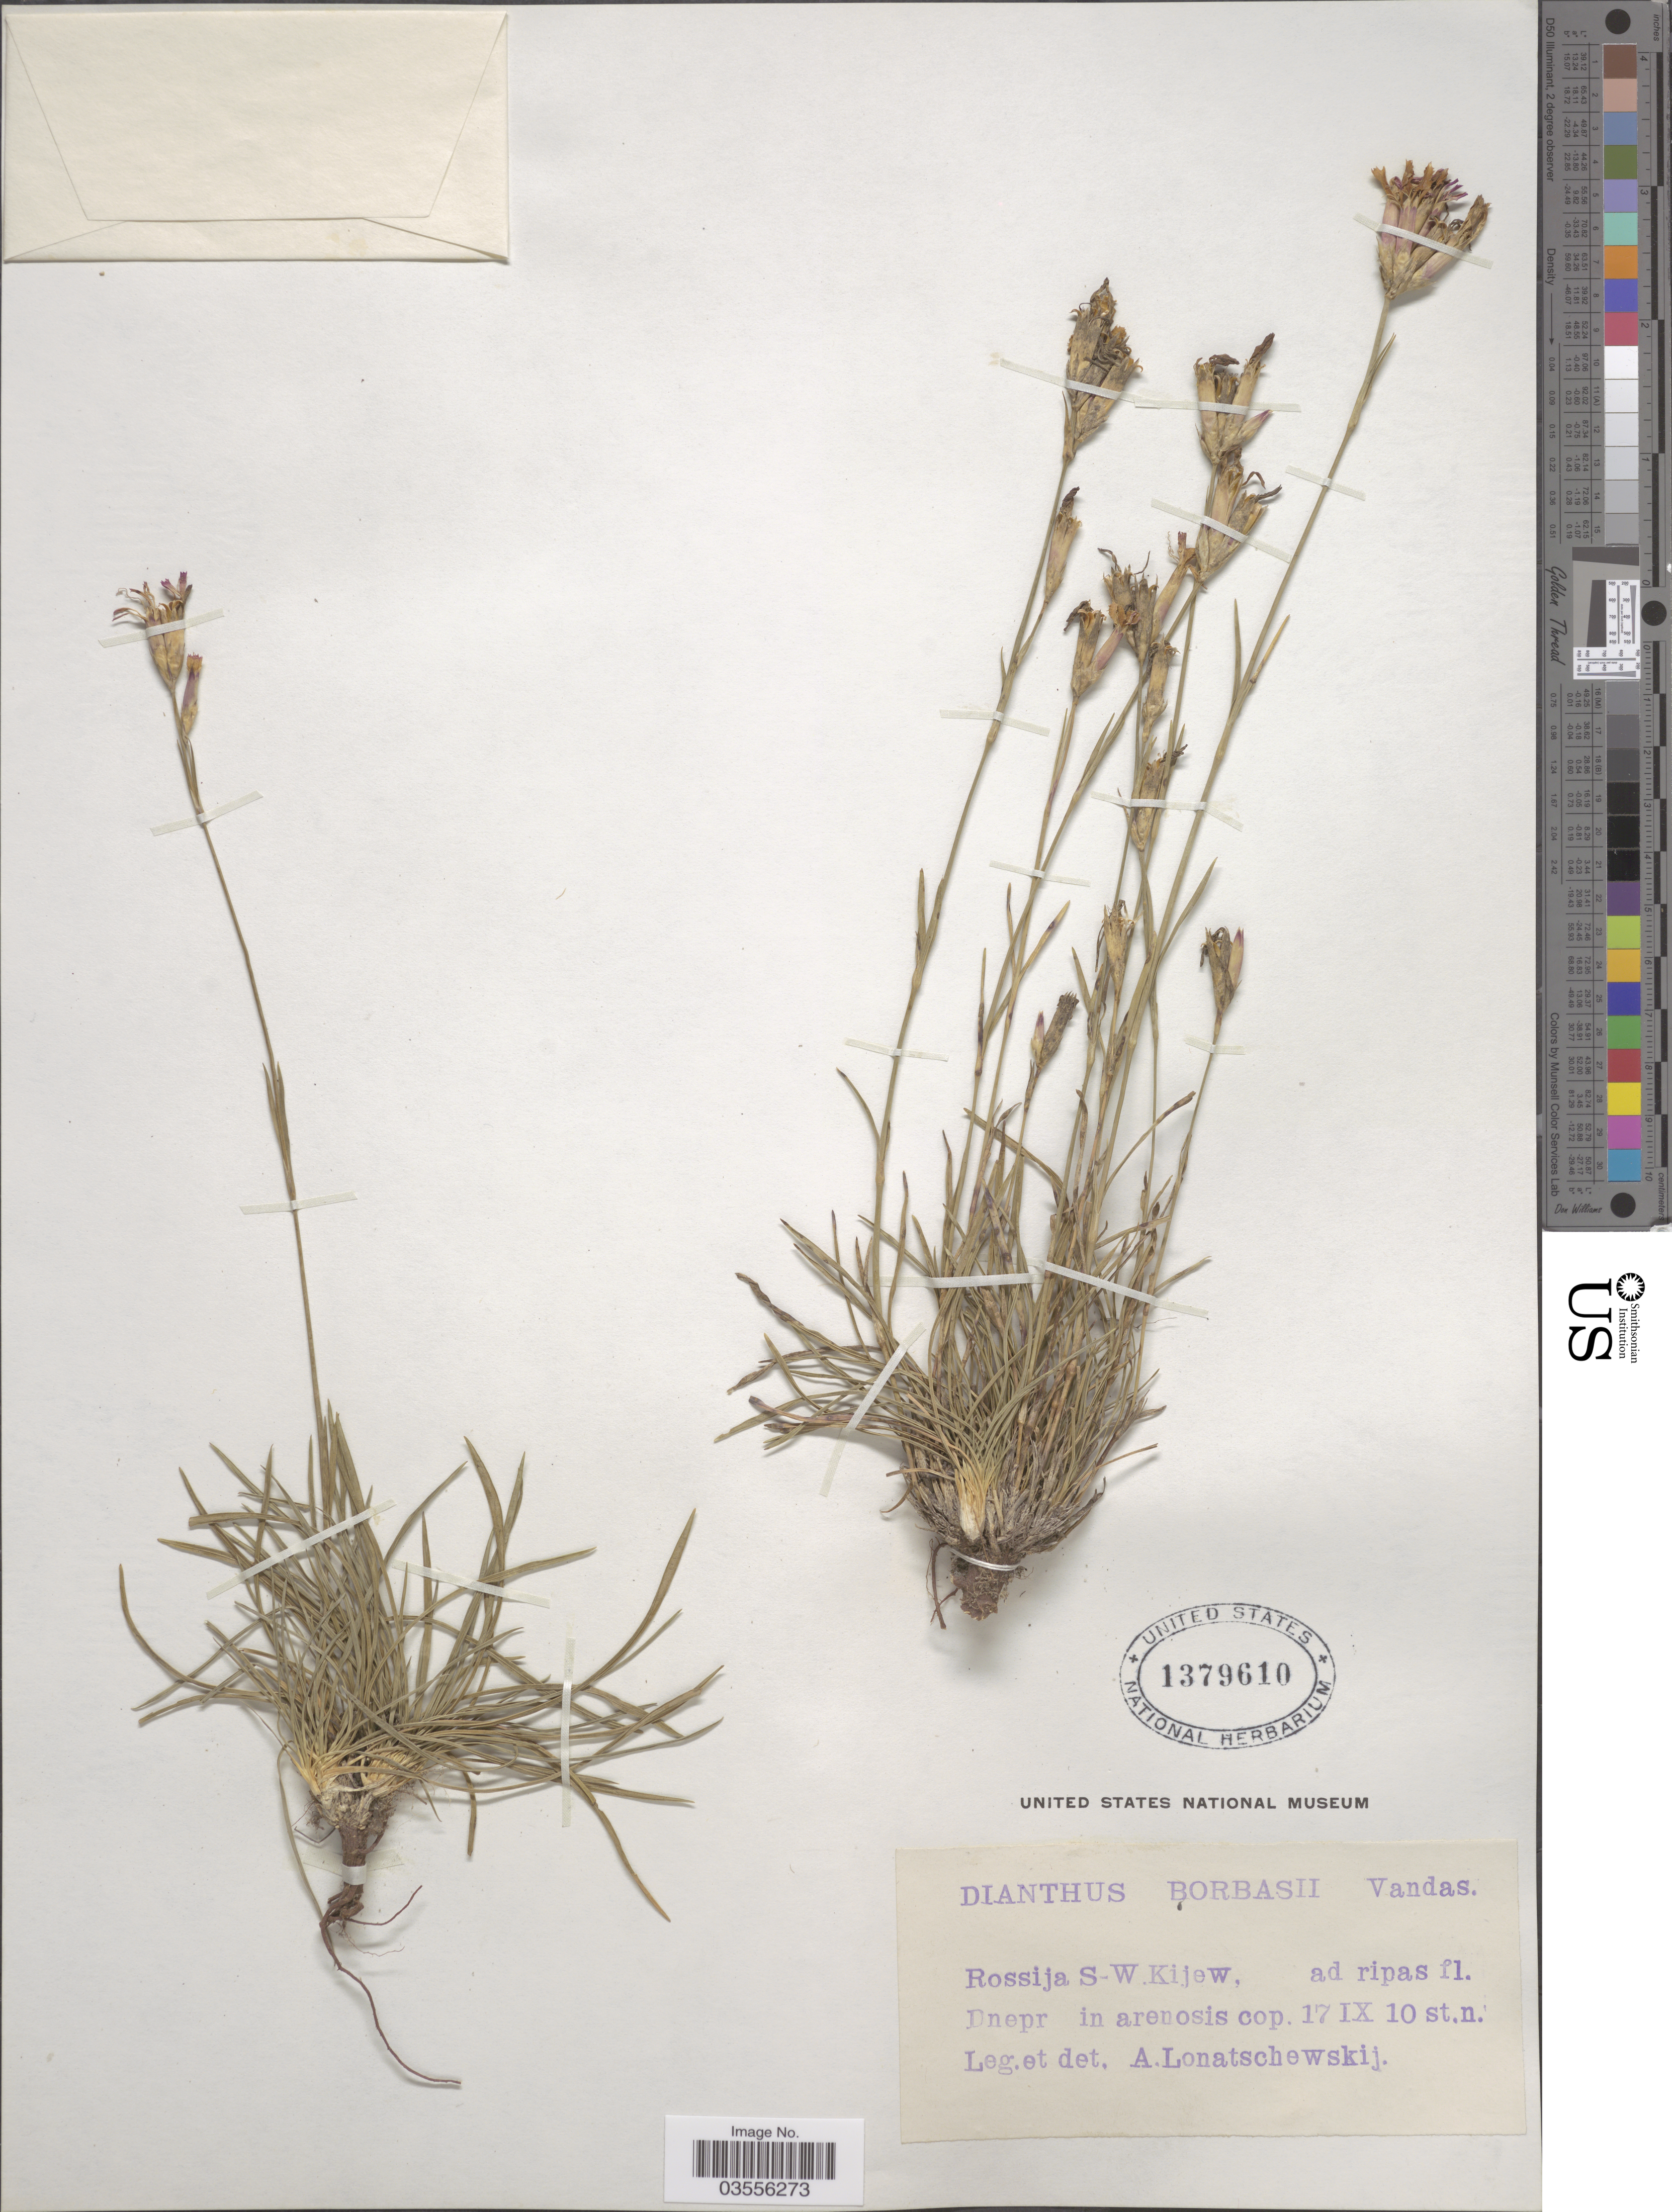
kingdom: Plantae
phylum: Tracheophyta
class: Magnoliopsida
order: Caryophyllales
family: Caryophyllaceae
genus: Dianthus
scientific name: Dianthus borbasii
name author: Vandas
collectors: A. Lonatschewskij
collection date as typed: Transcribed d/m/y: 17/9/10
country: Ukraine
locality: Rossija S-W Kijew, ad ripas fl. Dnepr.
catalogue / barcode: US 1379610